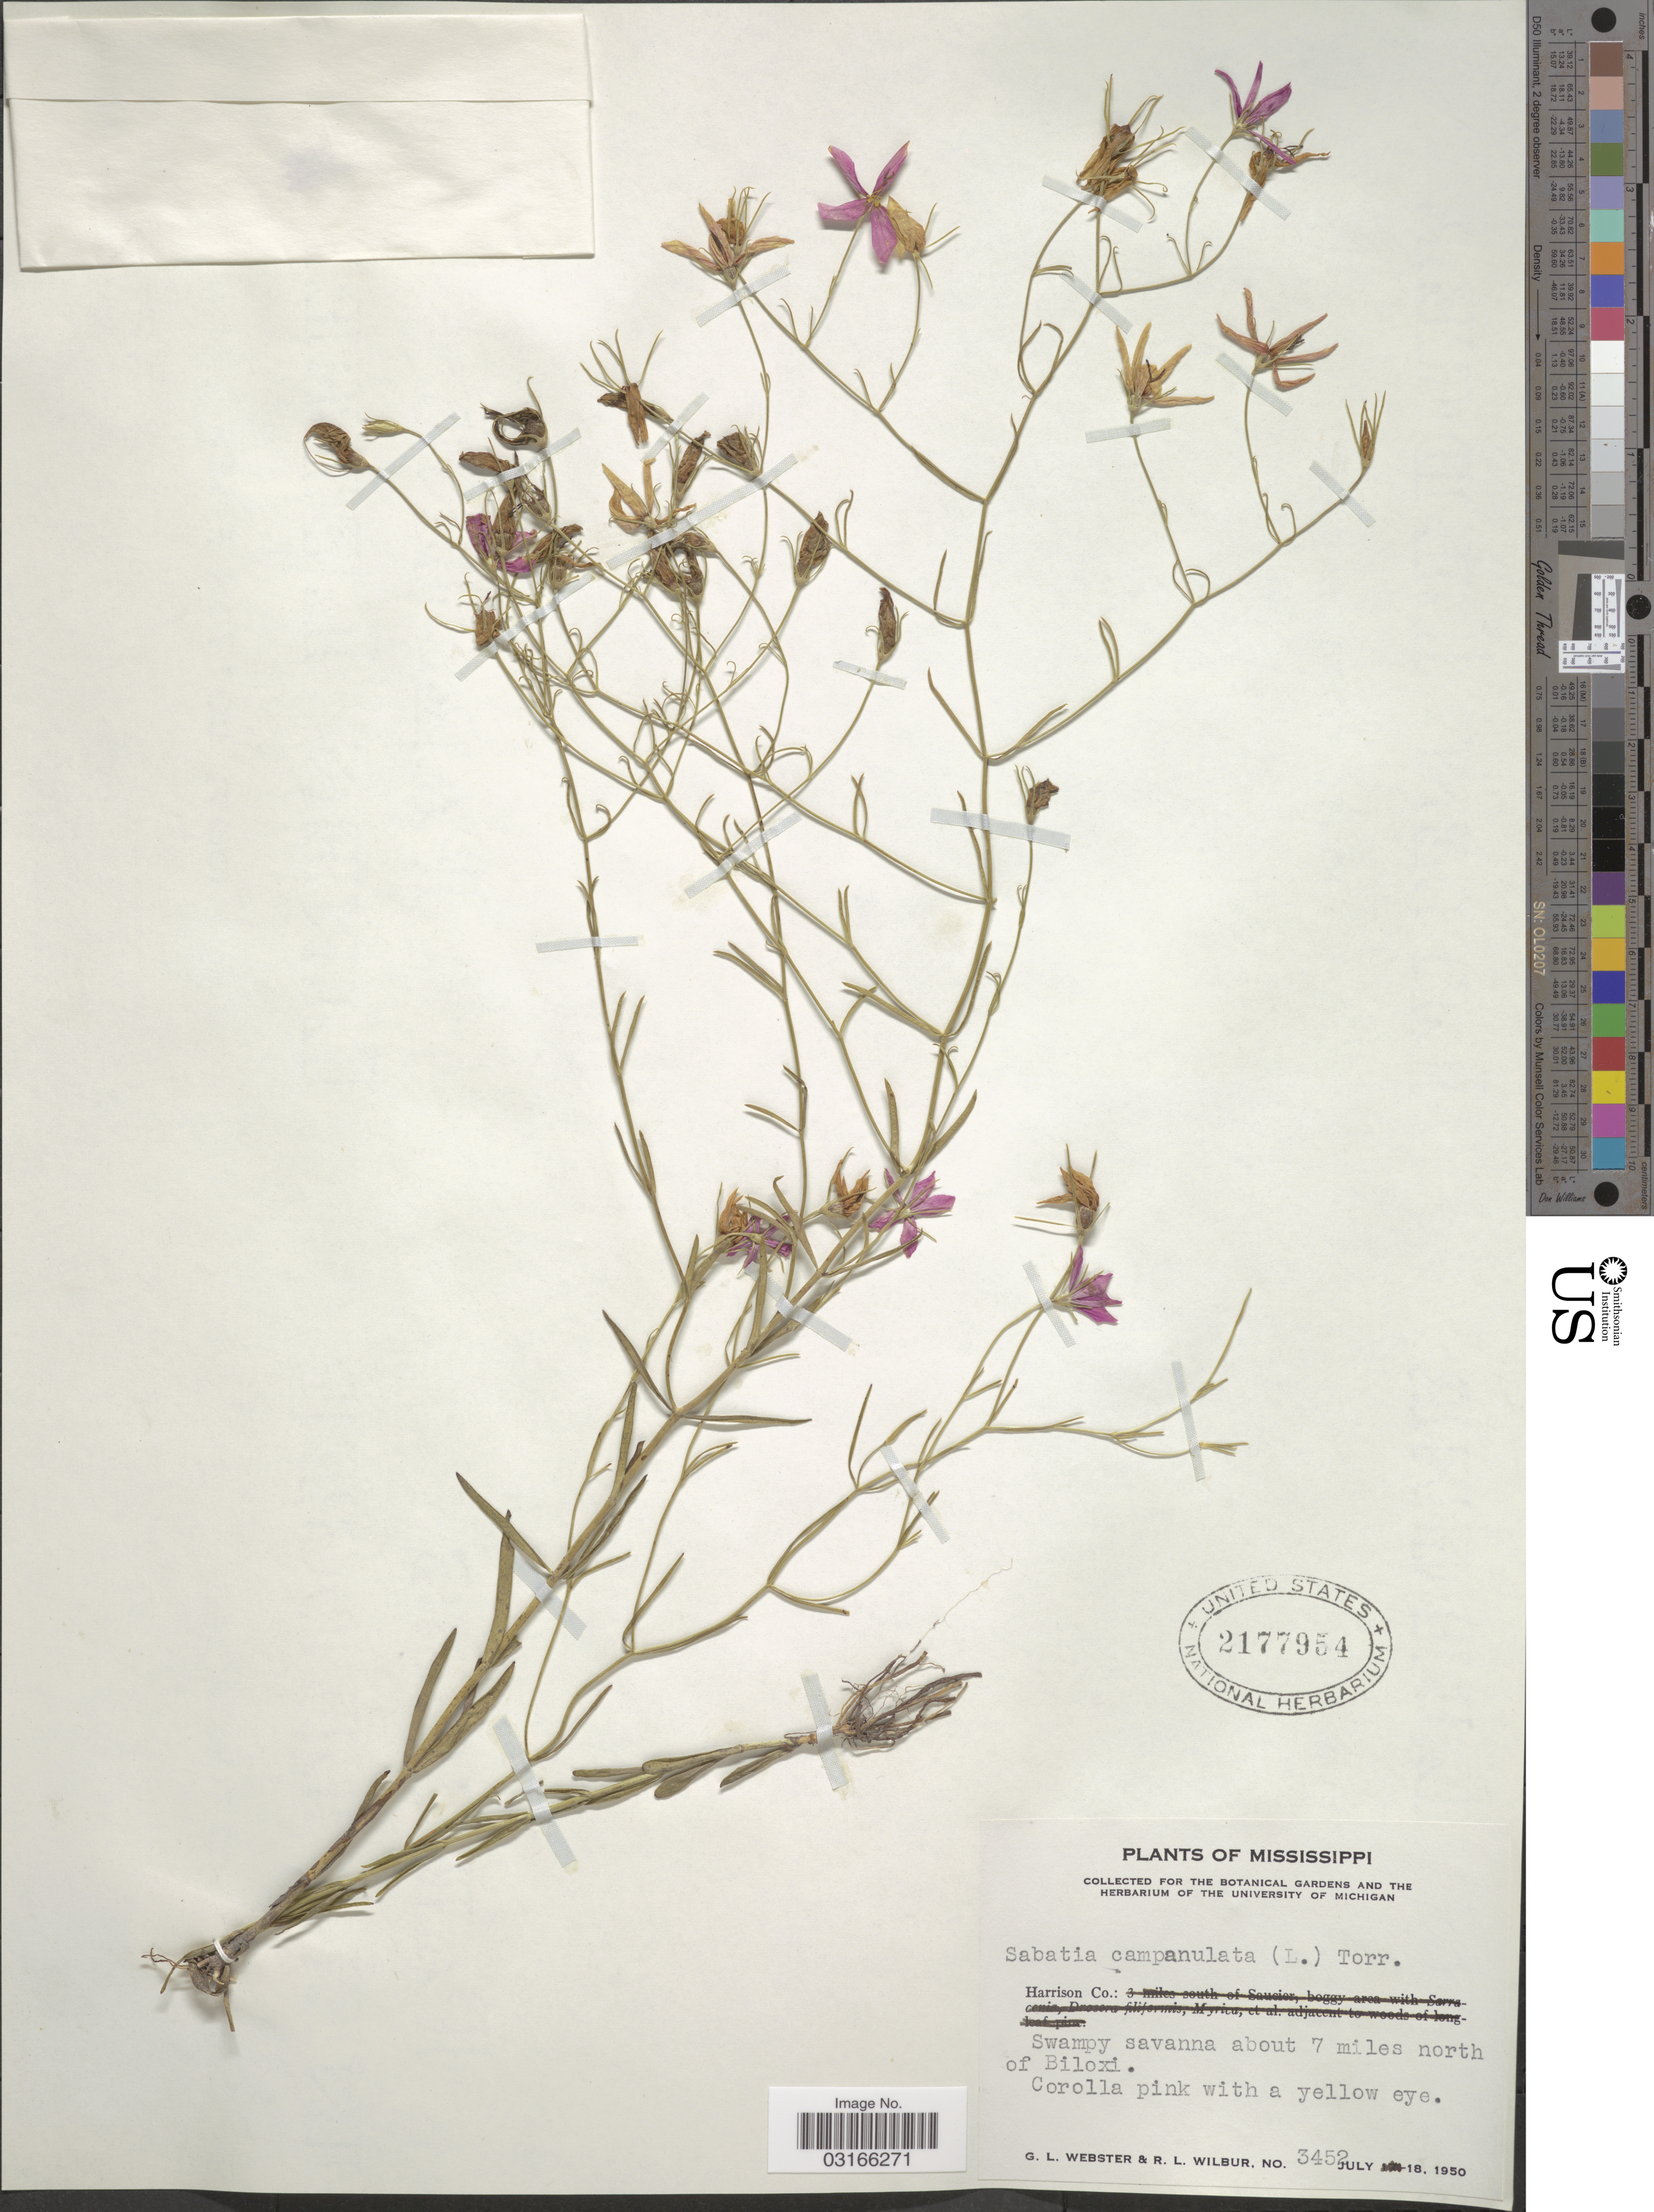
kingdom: Plantae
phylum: Tracheophyta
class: Magnoliopsida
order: Gentianales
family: Gentianaceae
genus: Sabatia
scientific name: Sabatia campanulata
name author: (L.) Torr.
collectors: G. L. Webster & R. L. Wilbur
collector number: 3452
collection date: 1950-07-18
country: United States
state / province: Mississippi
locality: Swampy savanna about 7 miles north of Biloxi.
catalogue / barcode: US 2177954